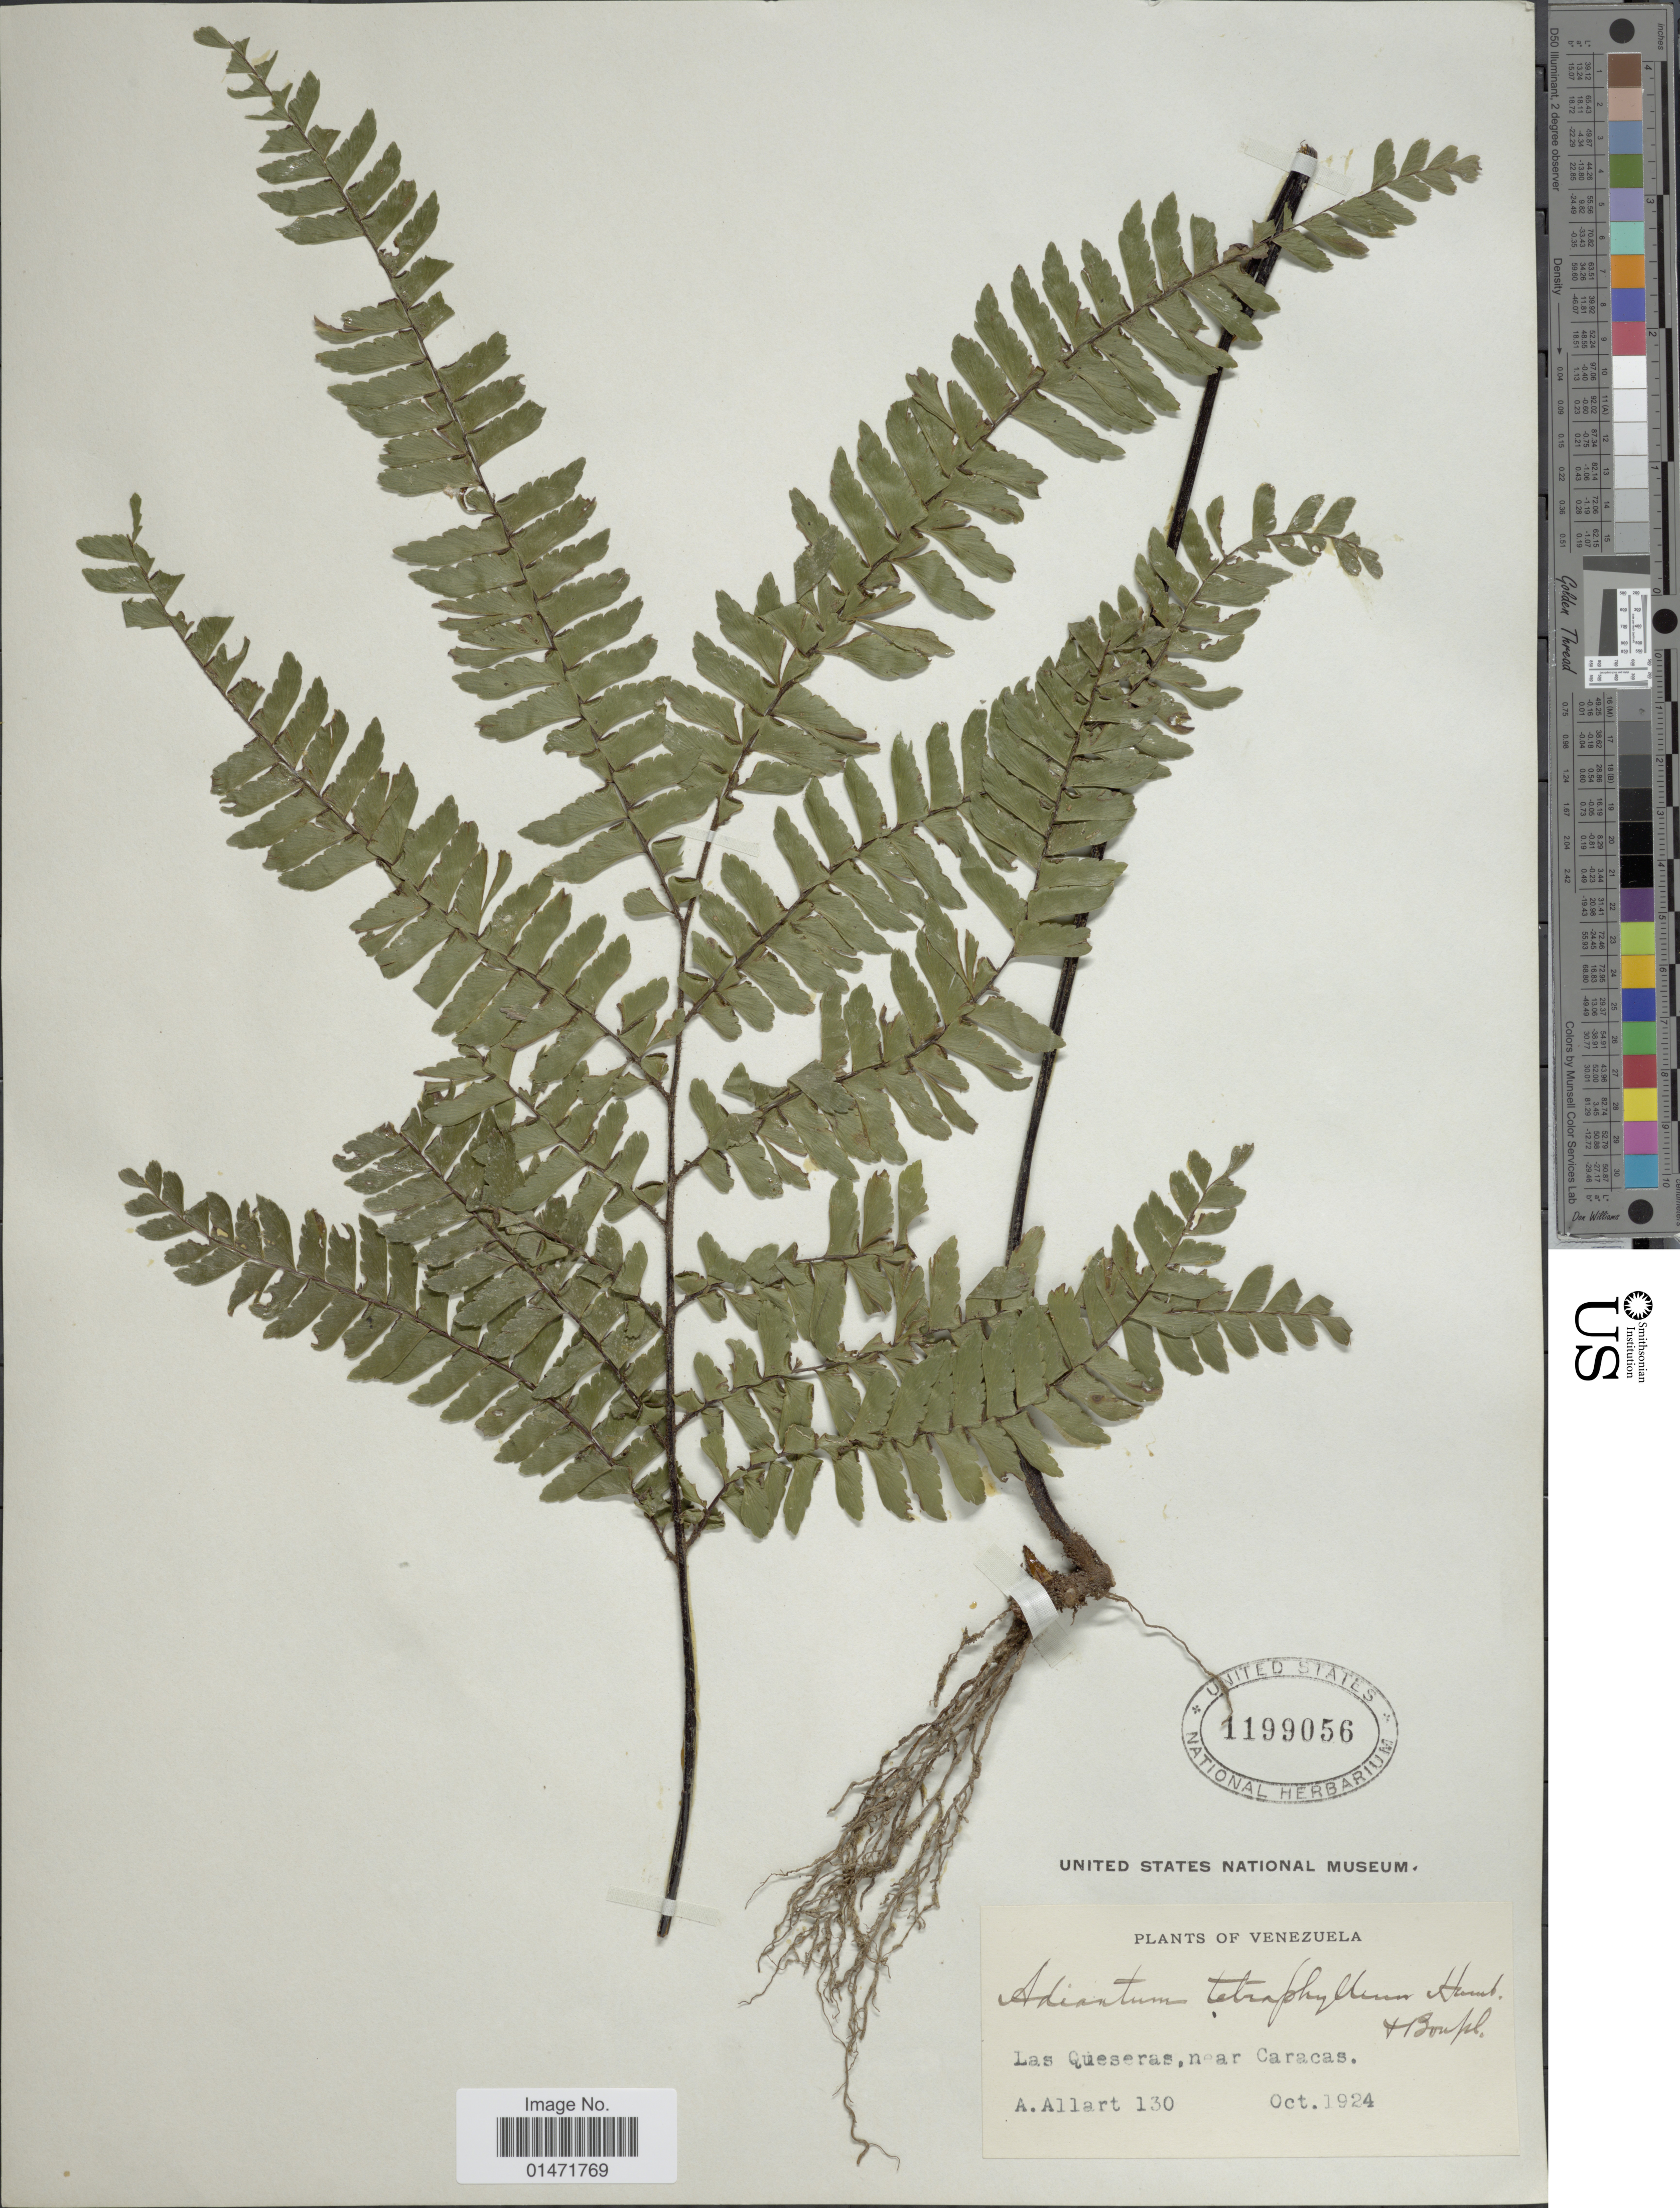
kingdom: Plantae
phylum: Tracheophyta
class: Polypodiopsida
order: Polypodiales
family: Pteridaceae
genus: Adiantum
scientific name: Adiantum tetraphyllum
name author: Humb. & Bonpl. ex Willd.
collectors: A. Allart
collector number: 130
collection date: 1924-10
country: Venezuela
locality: Las Queseras, near Caracas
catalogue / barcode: US 1199056